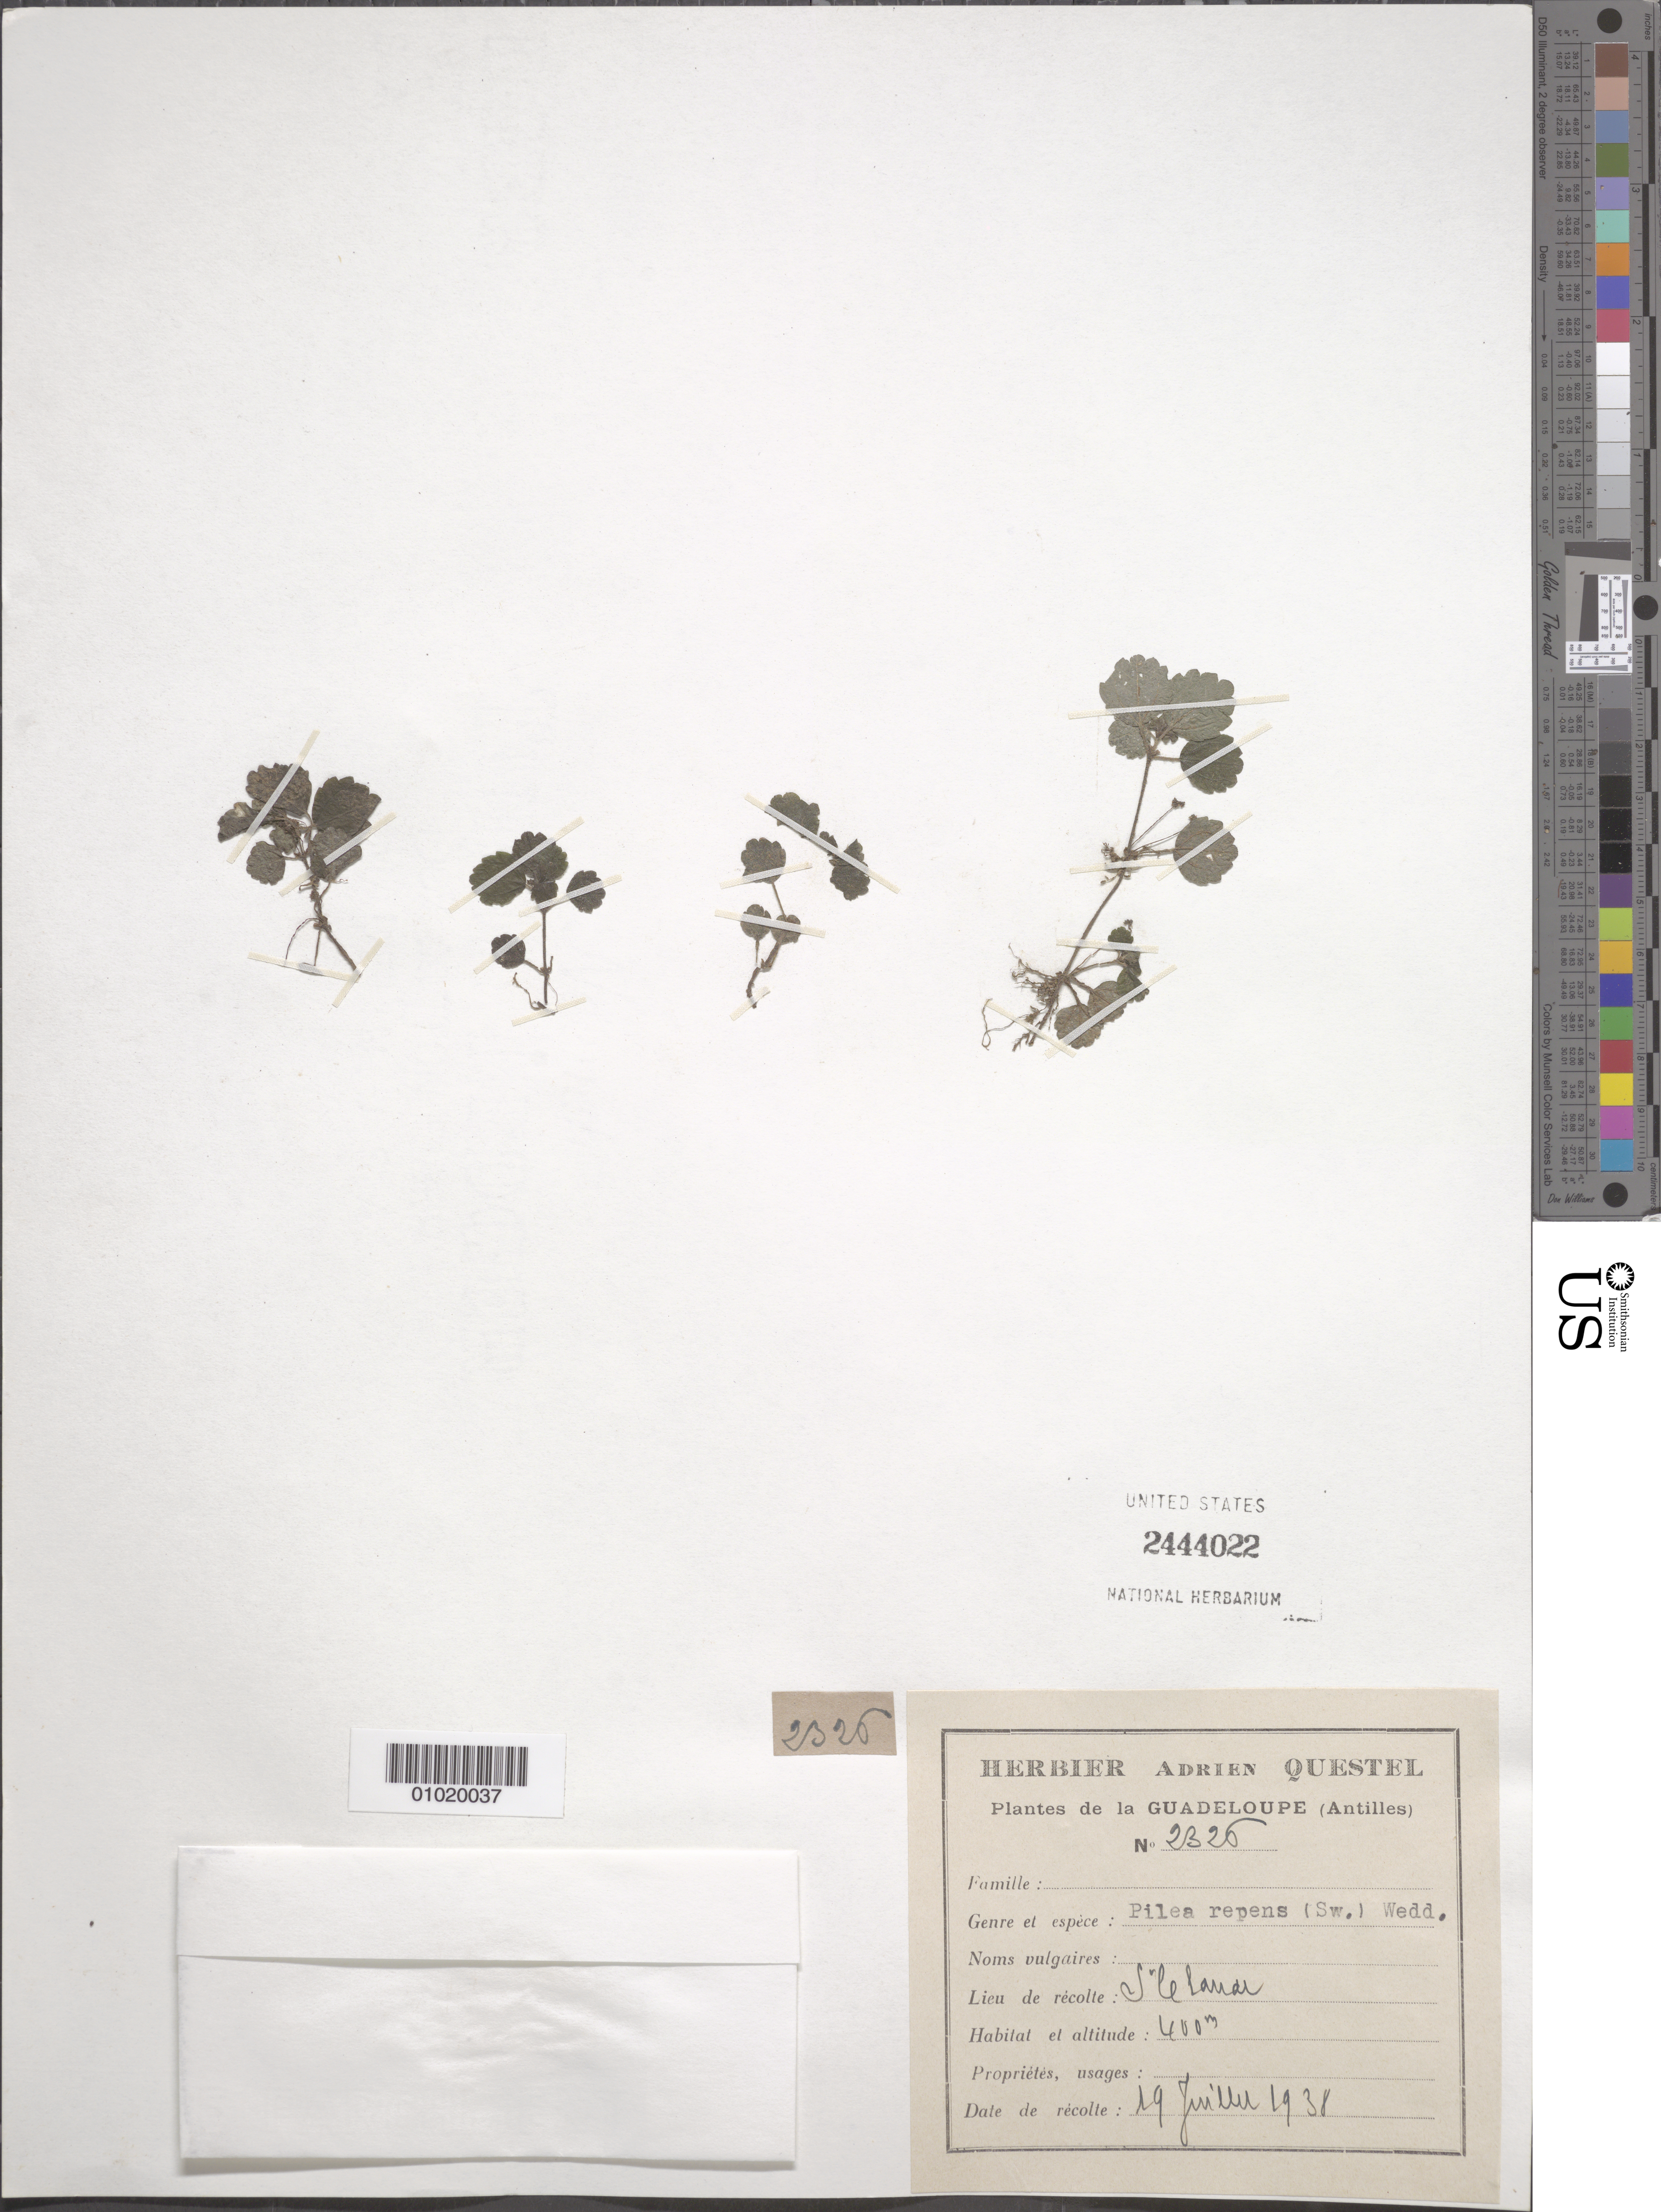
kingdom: Plantae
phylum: Tracheophyta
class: Magnoliopsida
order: Rosales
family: Urticaceae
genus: Pilea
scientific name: Pilea repens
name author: (Sw.) Wedd.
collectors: A. Questel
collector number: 2326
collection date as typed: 19 Jul 1938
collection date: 1938-07-19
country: Guadeloupe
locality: J. S. Lanuar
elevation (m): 400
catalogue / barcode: US 2444022